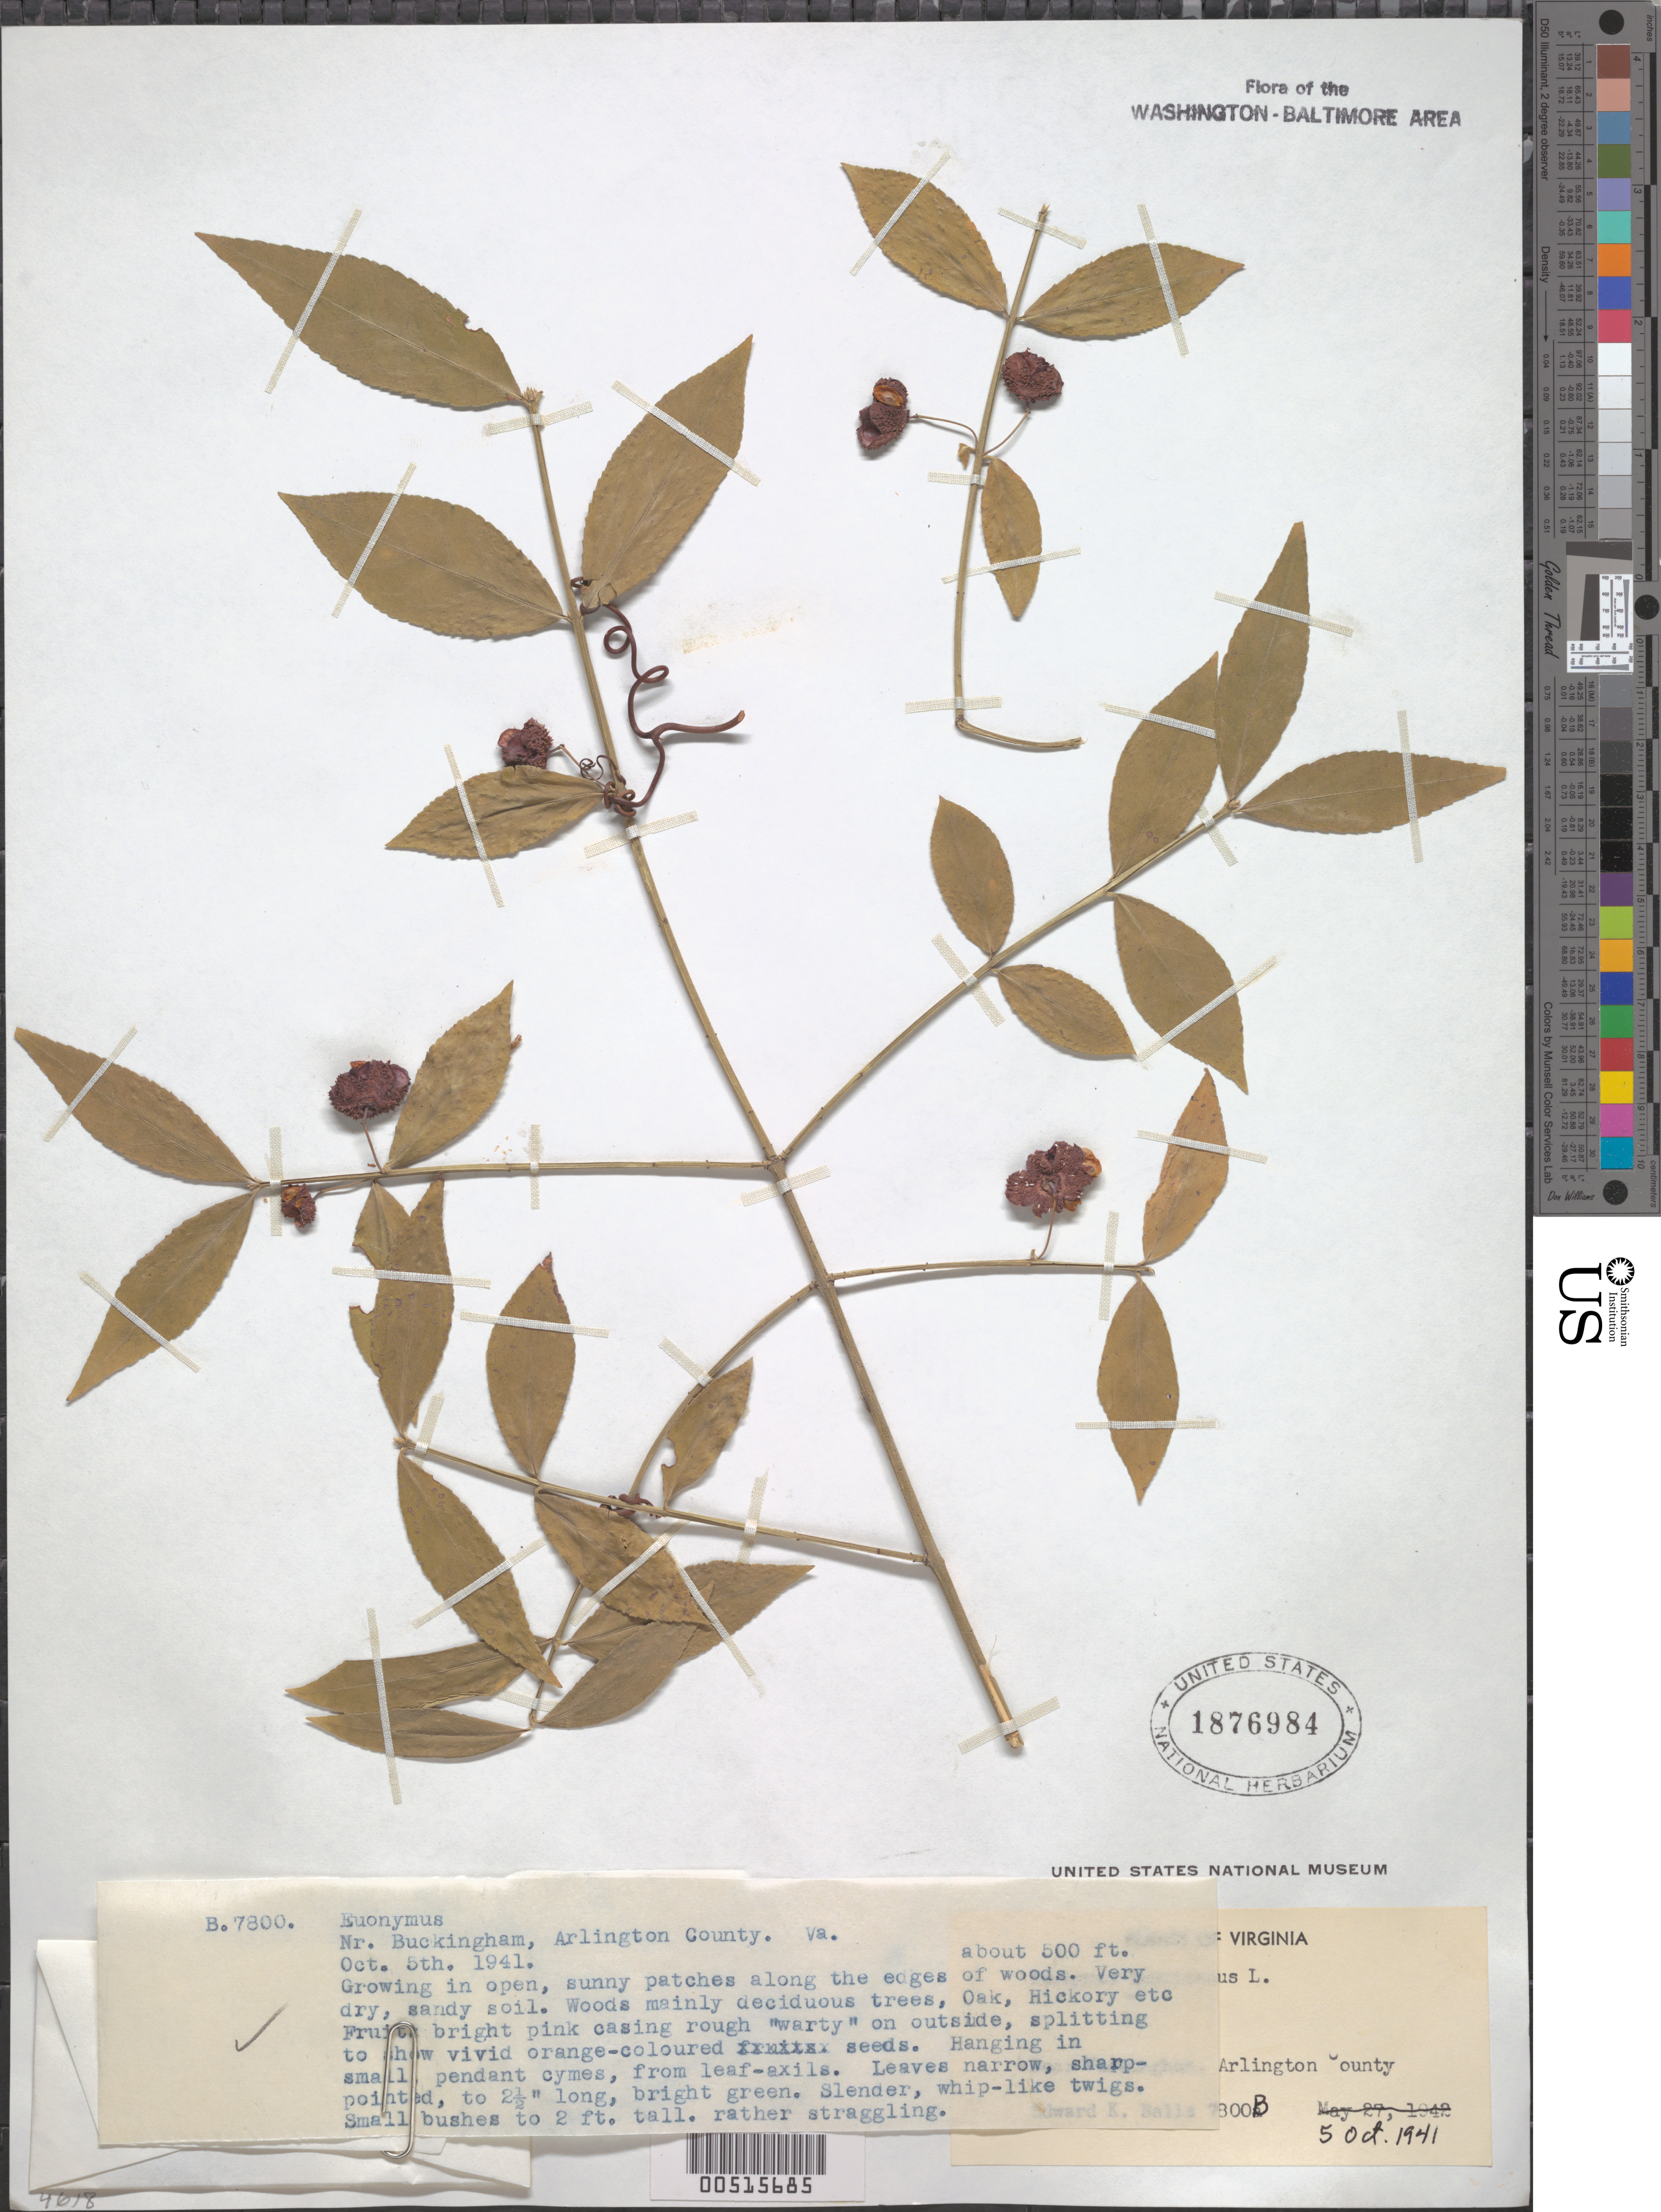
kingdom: Plantae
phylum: Tracheophyta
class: Magnoliopsida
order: Celastrales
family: Celastraceae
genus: Euonymus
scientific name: Euonymus americanus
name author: L.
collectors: E. K. Balls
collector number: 7800B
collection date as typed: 05 Oct 1941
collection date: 1941-10-05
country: United States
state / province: Virginia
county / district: Arlington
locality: Near Buckingham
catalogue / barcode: US 1876984